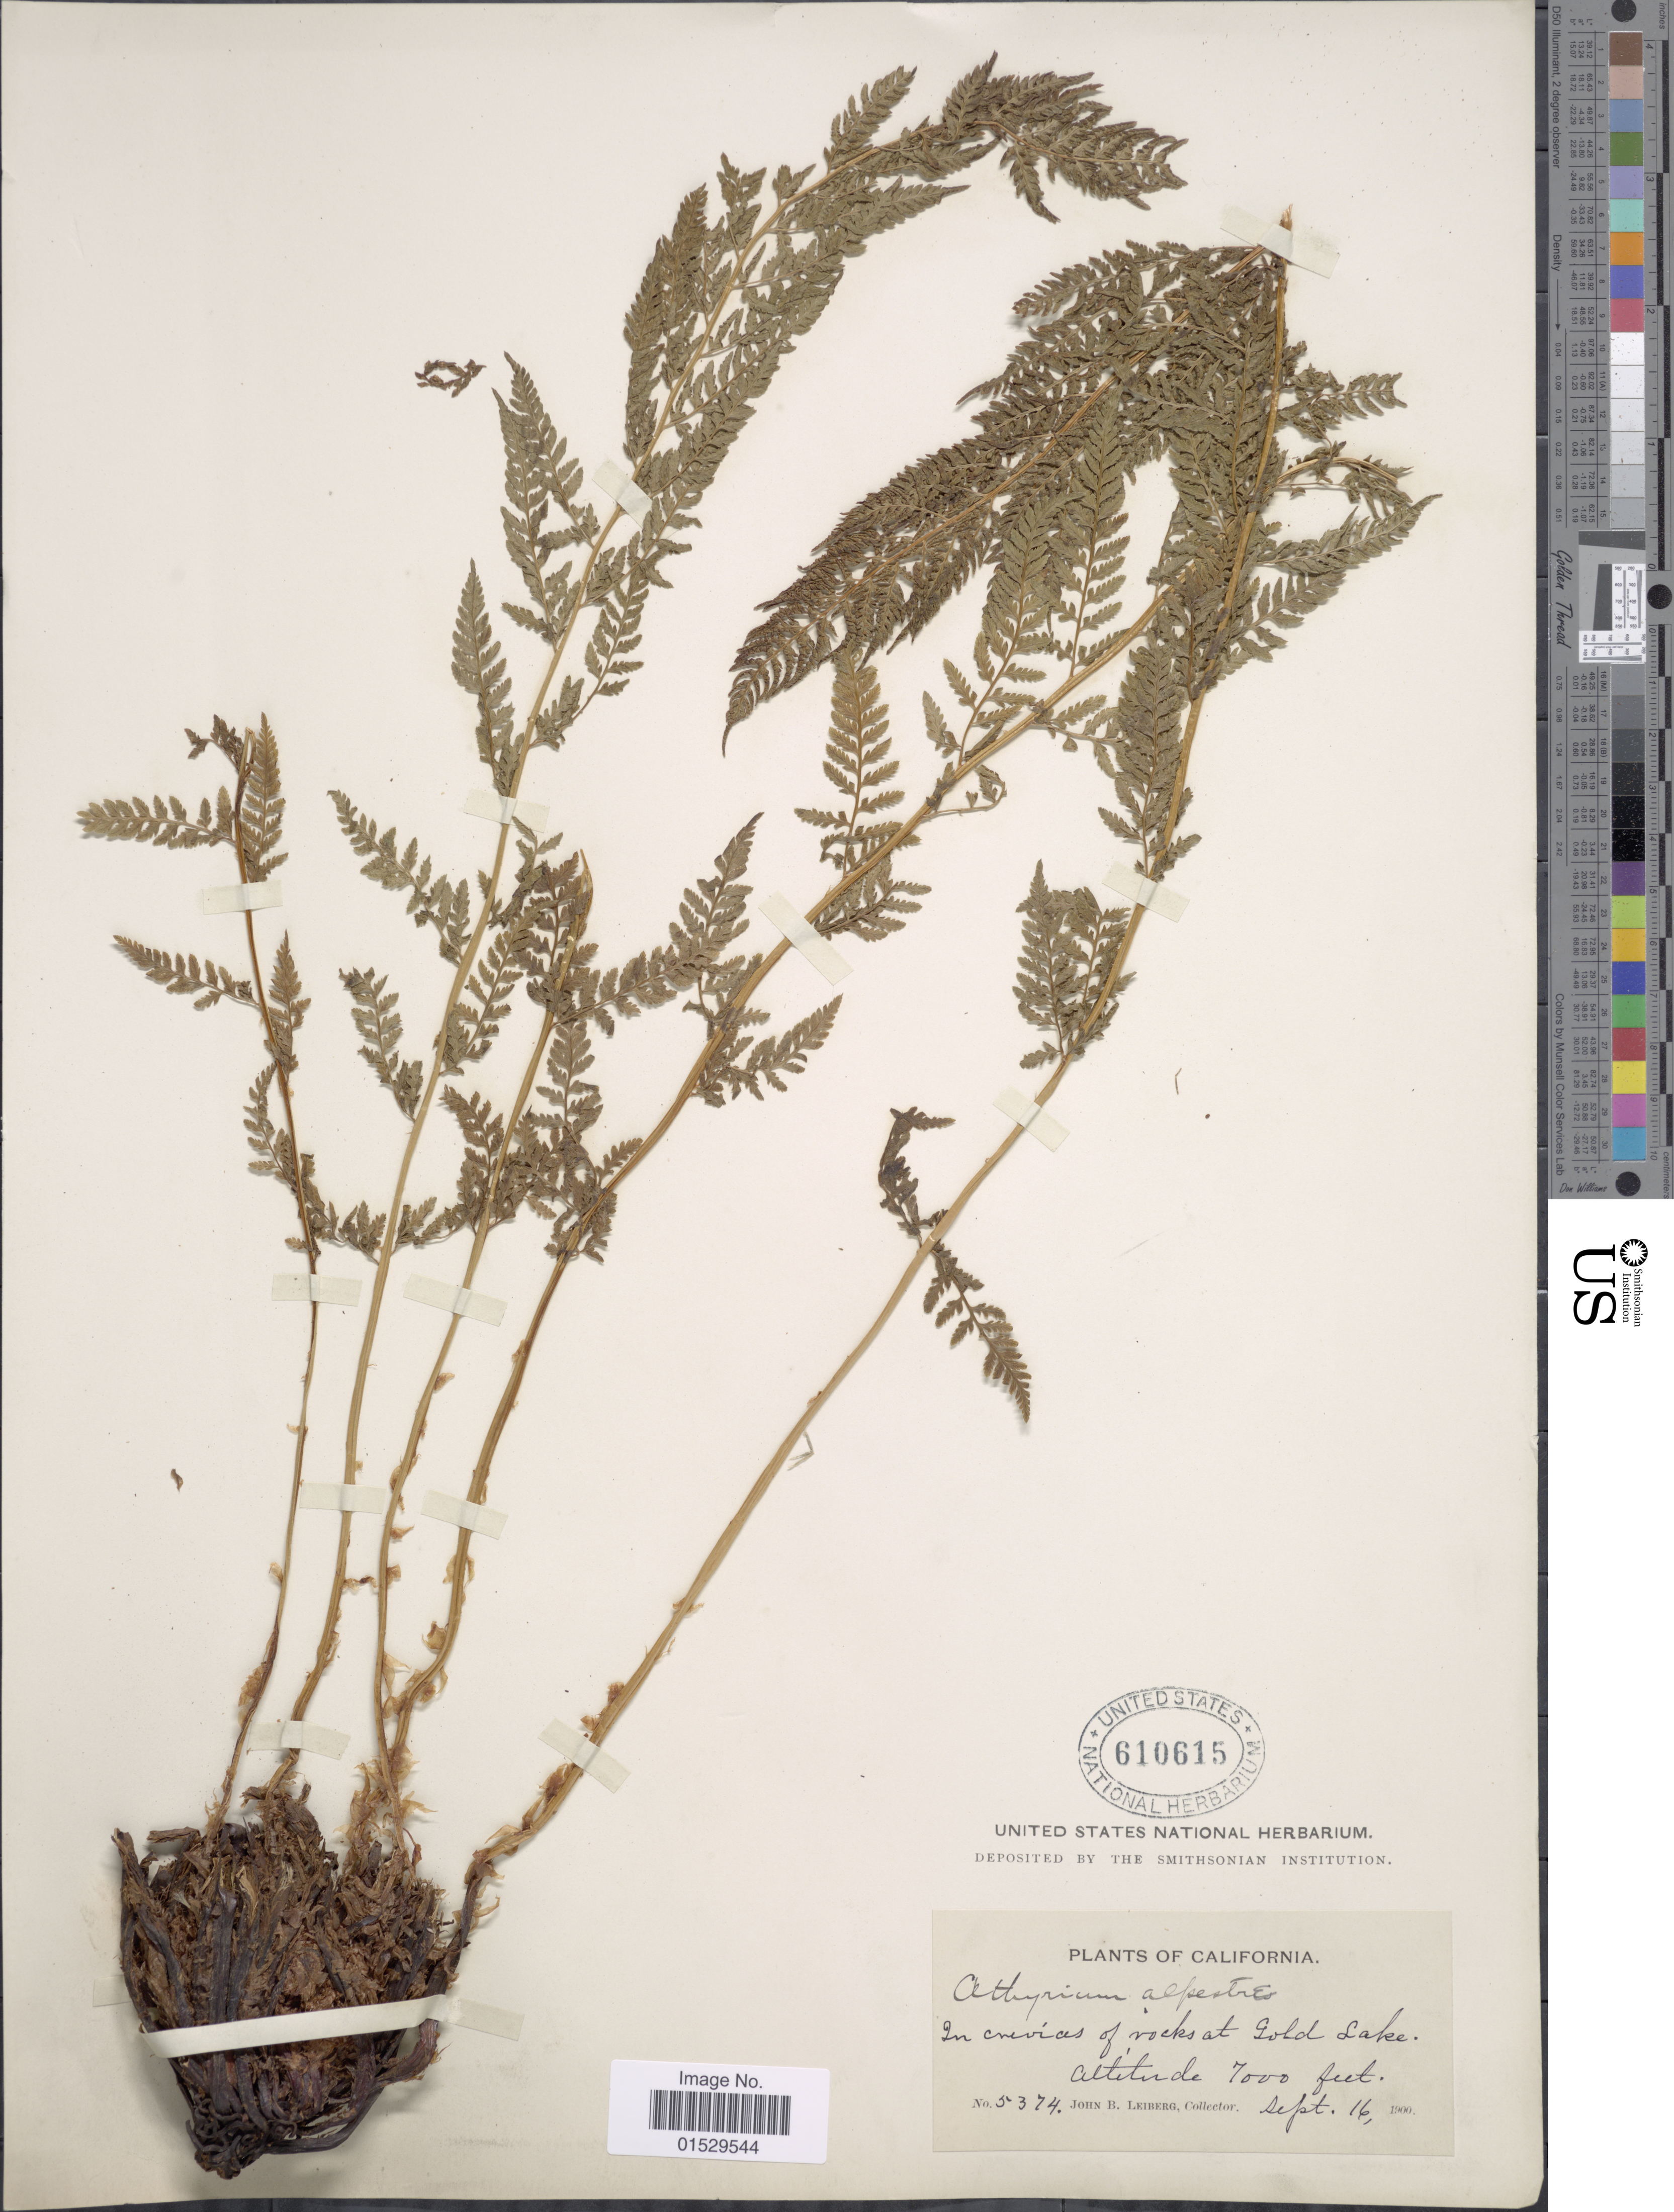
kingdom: Plantae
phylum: Tracheophyta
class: Polypodiopsida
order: Polypodiales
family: Athyriaceae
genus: Athyrium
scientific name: Athyrium distentifolilum subsp. americanum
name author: (Butters) Hultén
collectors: J. B. Leiberg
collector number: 5374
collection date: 1900-09-16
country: United States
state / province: California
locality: In crevices of rocks at Gold Lake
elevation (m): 2134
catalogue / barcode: US 610615